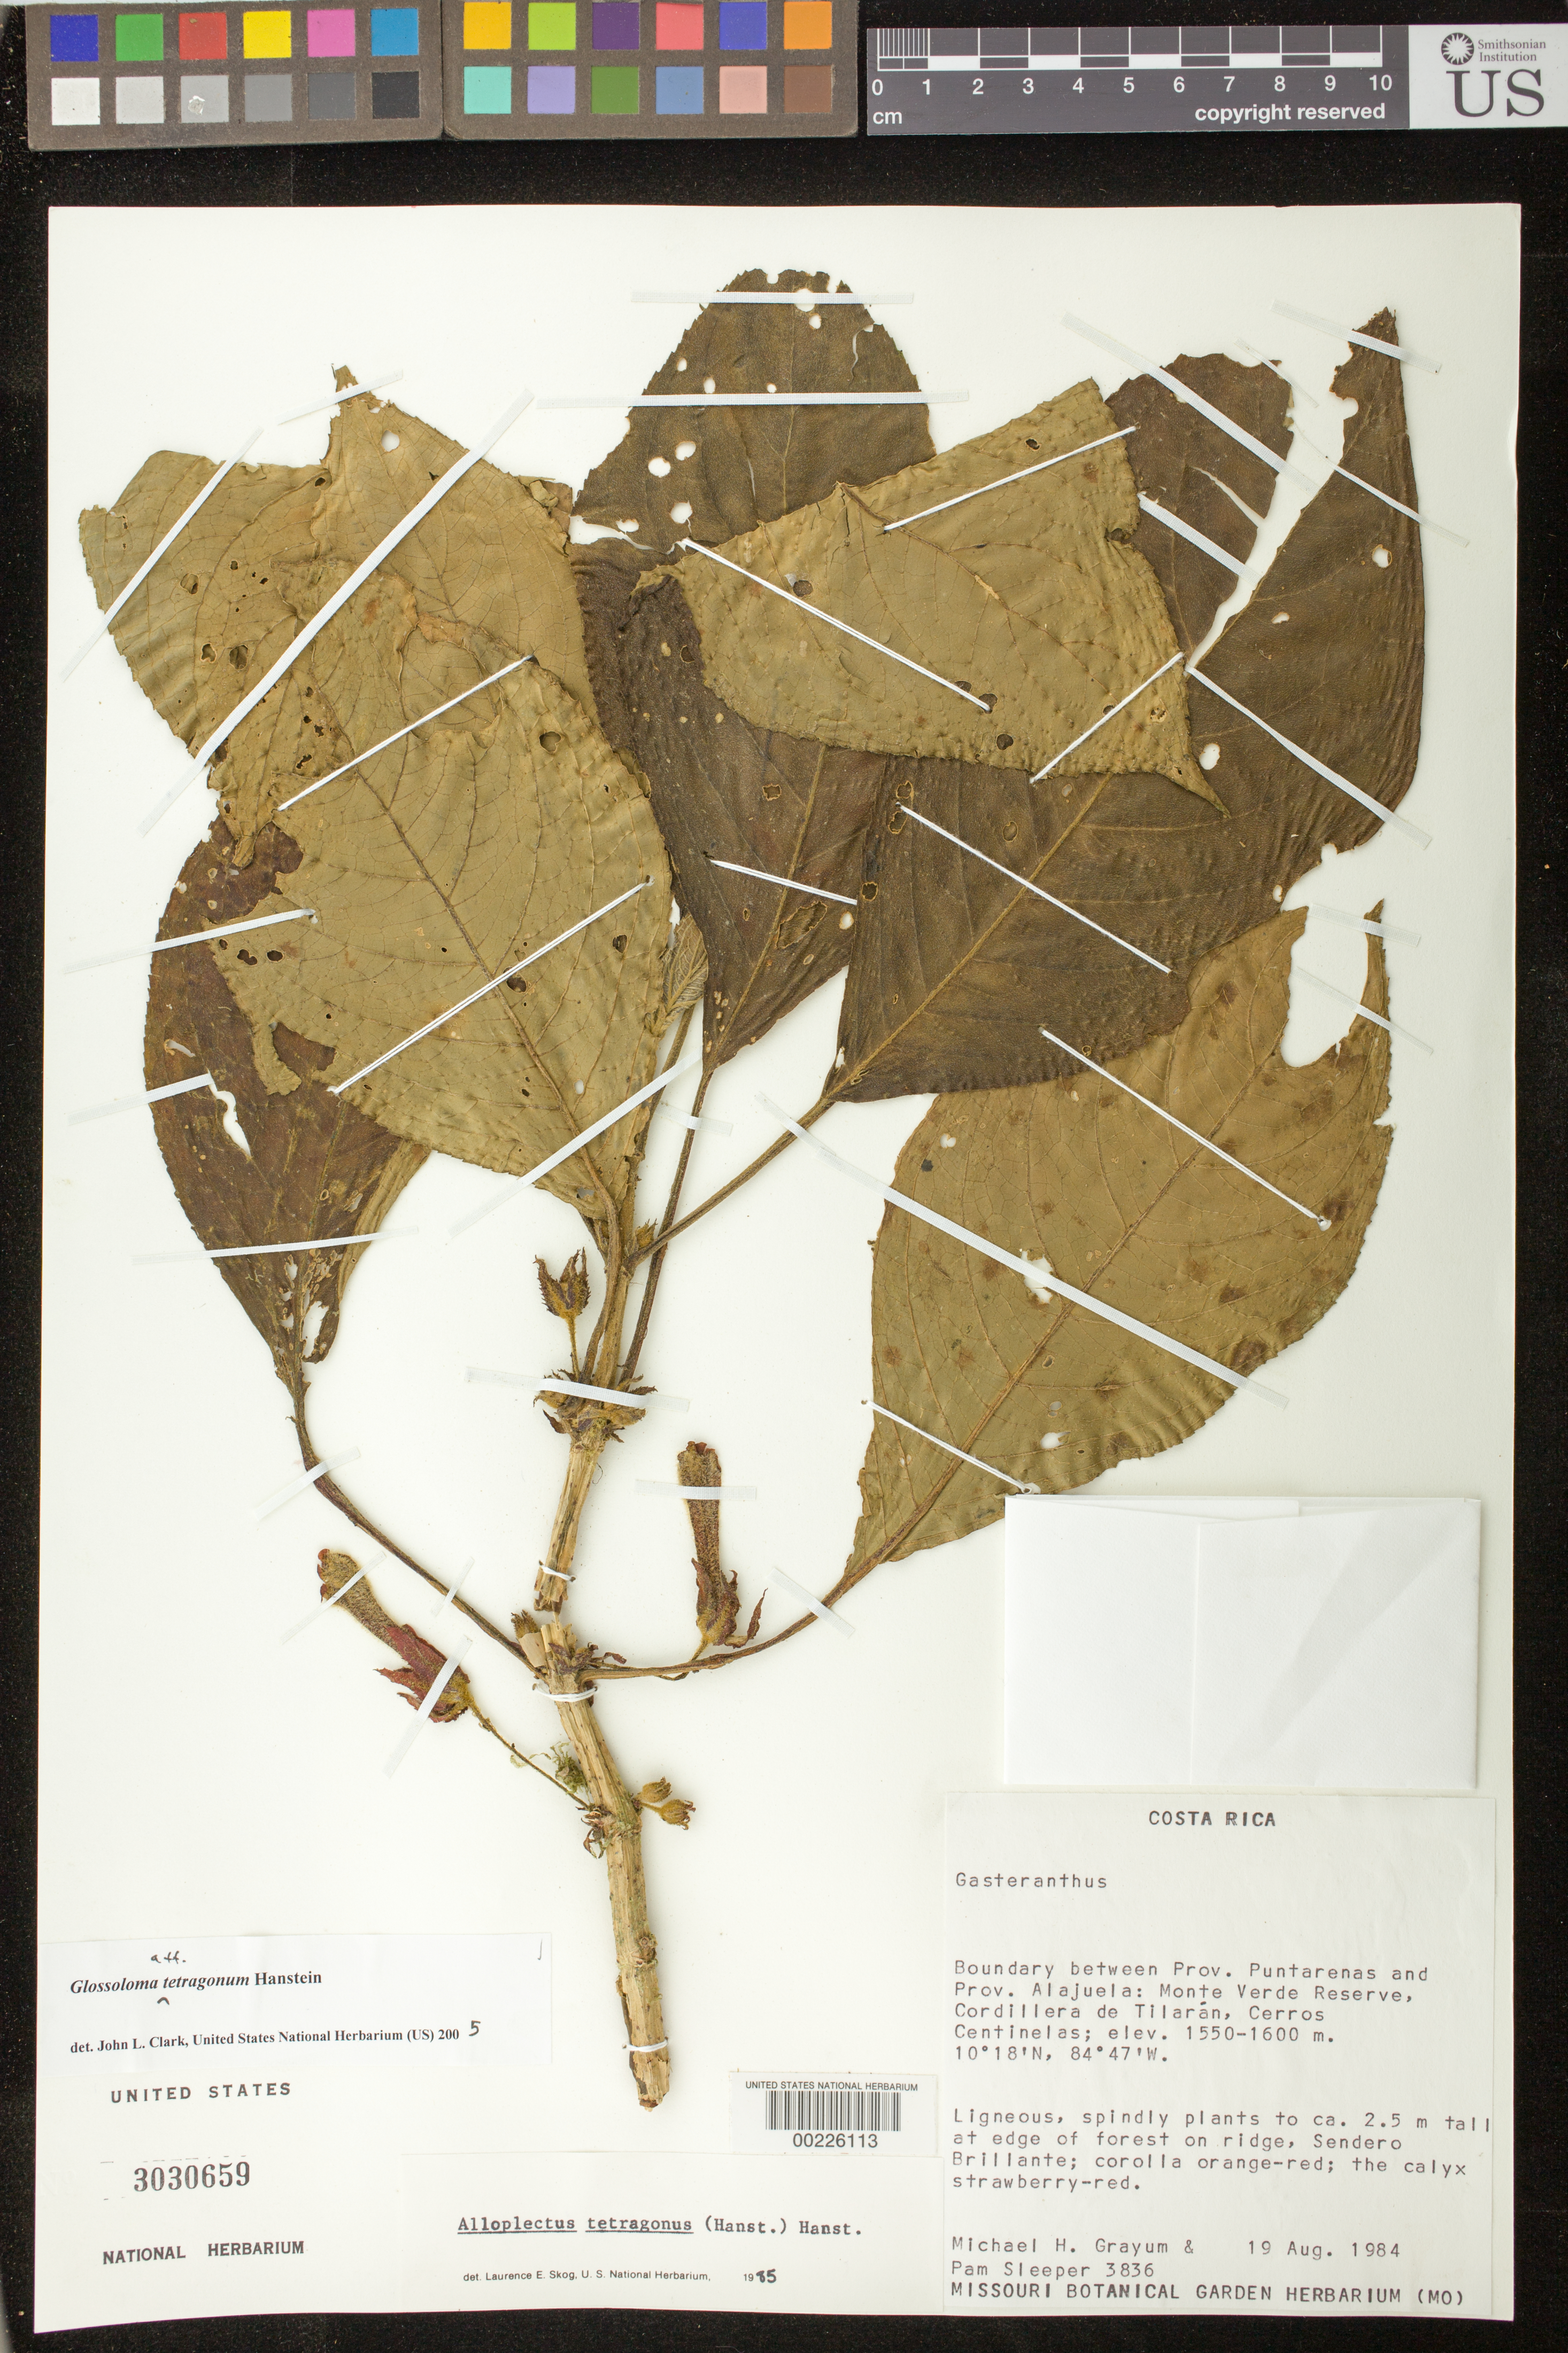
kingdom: Plantae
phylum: Tracheophyta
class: Magnoliopsida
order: Lamiales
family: Gesneriaceae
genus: Glossoloma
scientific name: Glossoloma tetragonum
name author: Hanst.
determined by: Clark, J. L., (SEL), The Marie Selby Botanical Garden (UNITED STATES)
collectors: M. H. Grayum & P. Sleeper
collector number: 3836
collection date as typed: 19 Aug 1984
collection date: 1984-08-19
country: Costa Rica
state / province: Alajuela / Puntarenas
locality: Monte Verde Reserve, Cordillera de Tilaran, Cerros Centinelas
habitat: At edge of forest on ridge, sendero brillante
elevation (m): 1550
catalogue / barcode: US 3030659